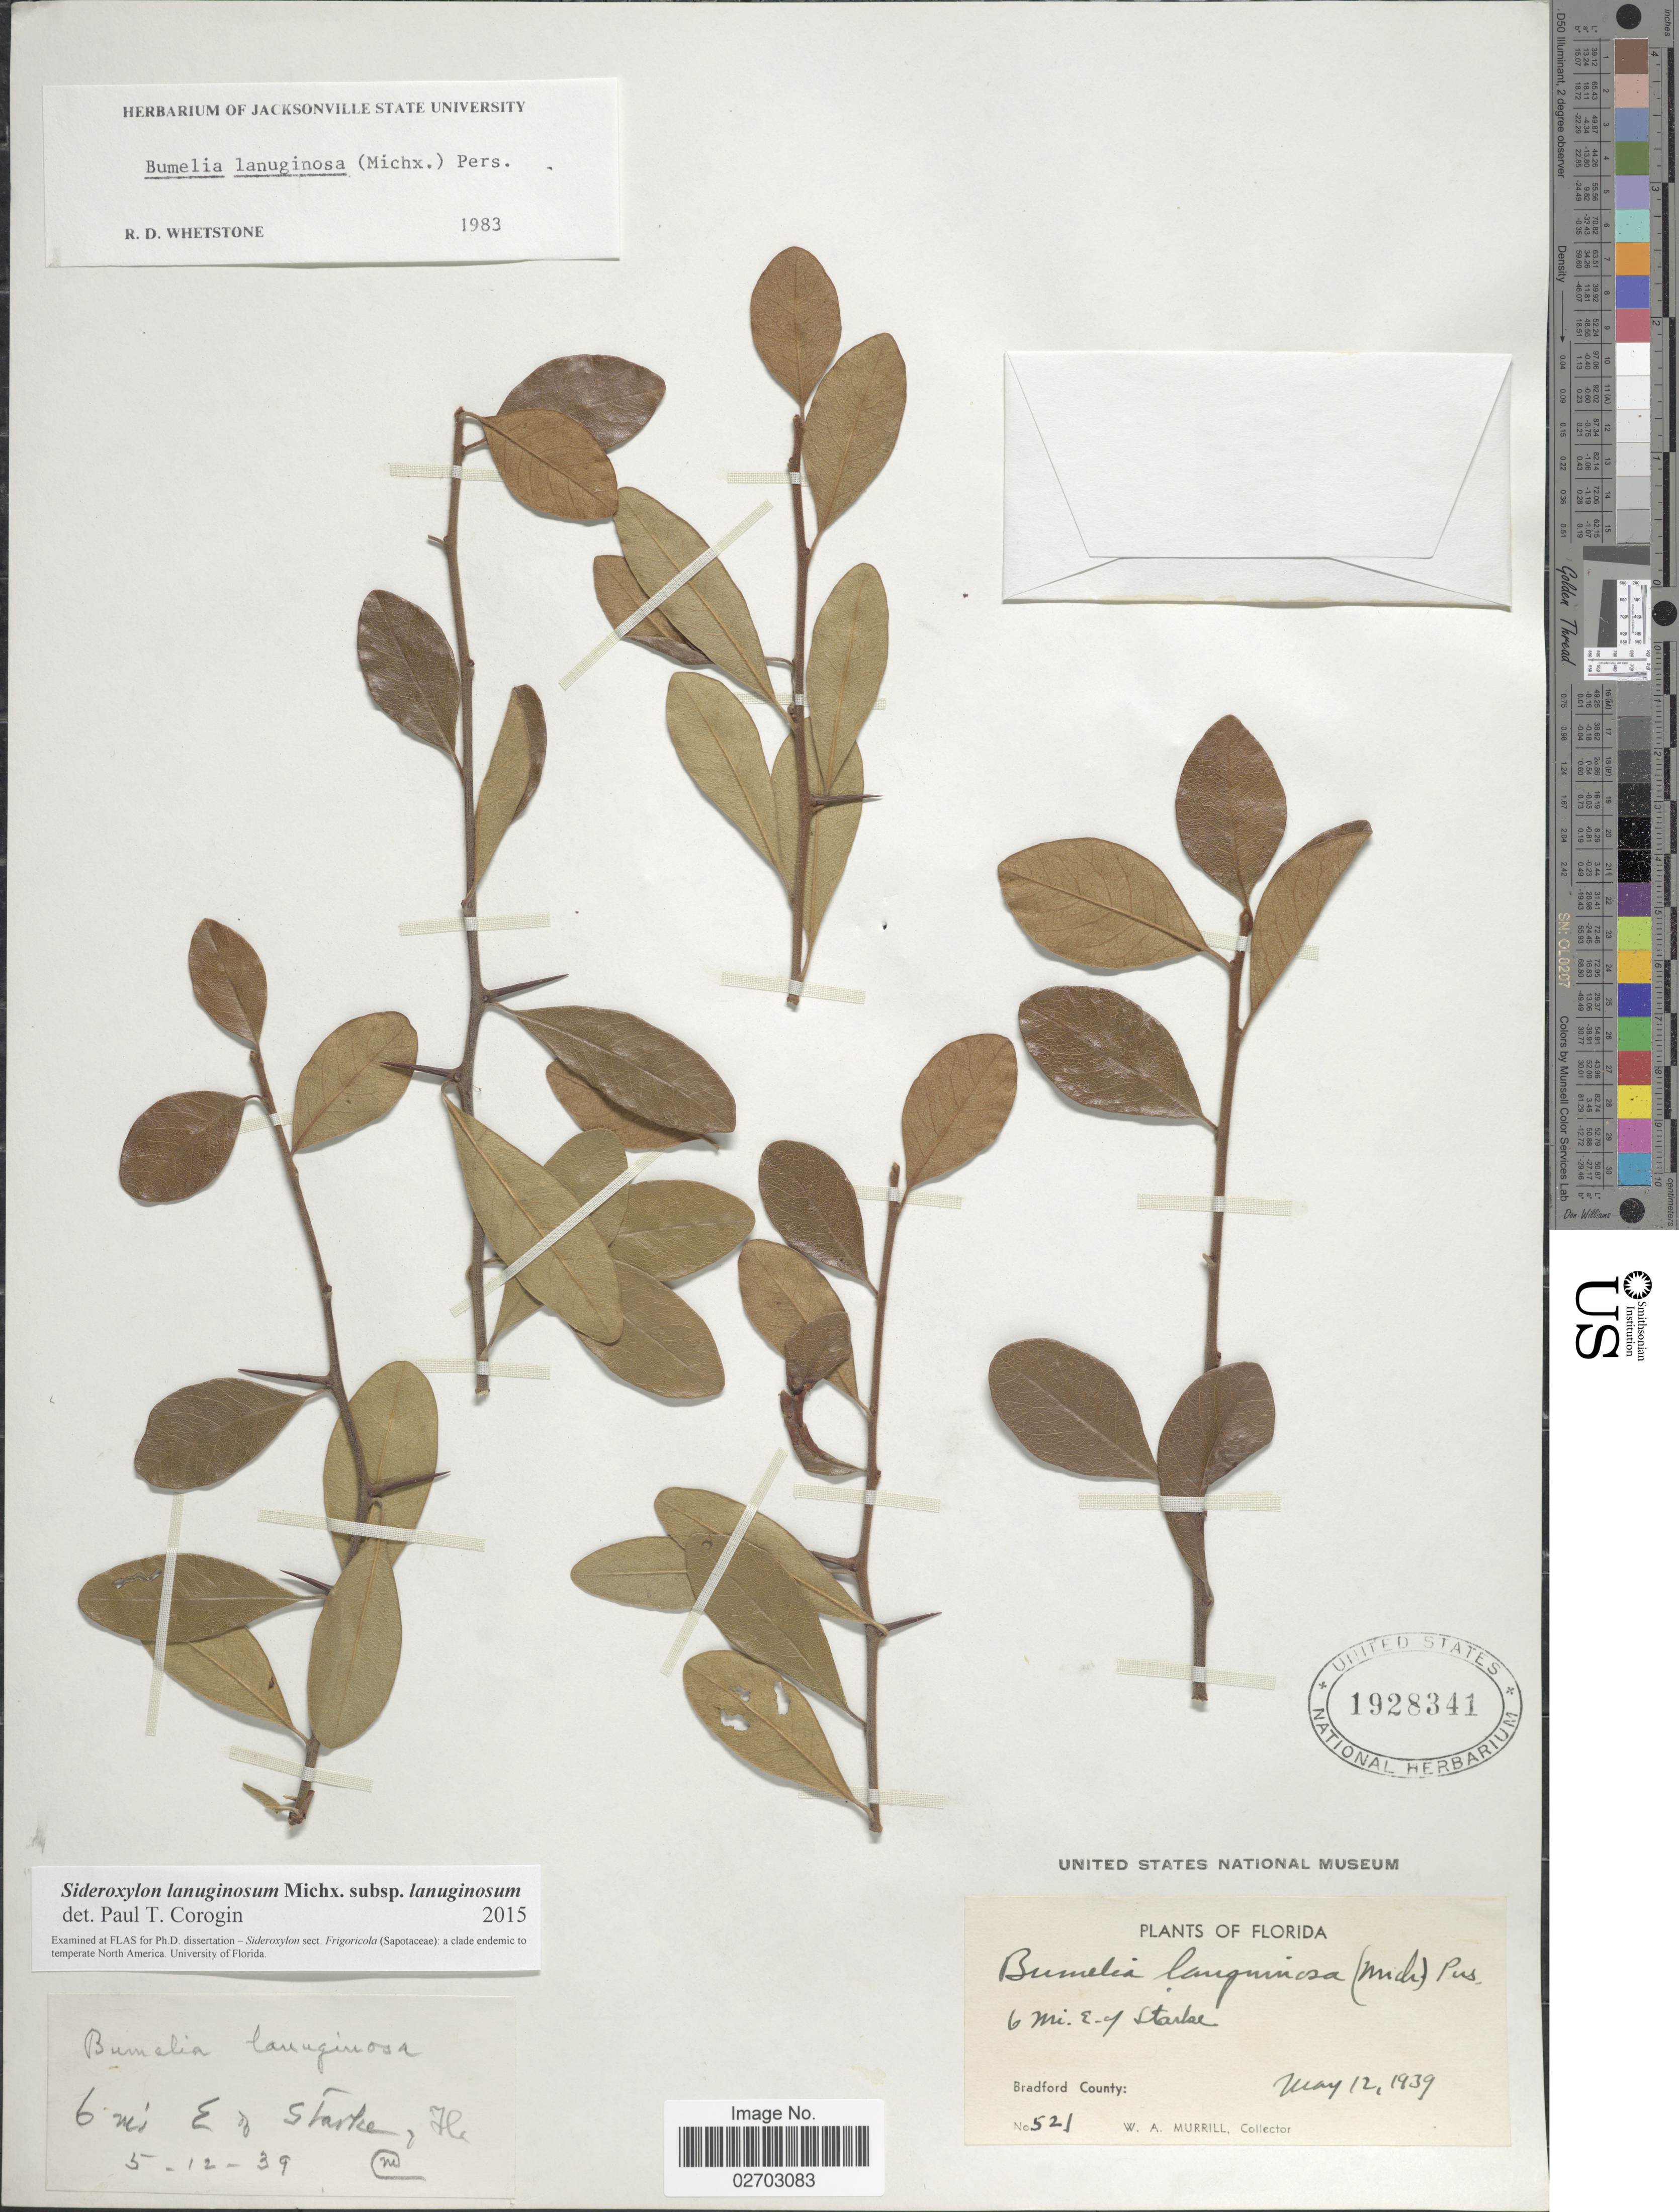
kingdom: Plantae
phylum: Tracheophyta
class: Magnoliopsida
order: Ericales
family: Sapotaceae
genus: Sideroxylon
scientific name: Sideroxylon lanuginosum subsp. lanuginosum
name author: Michx.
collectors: W. A. Murrill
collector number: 521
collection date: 1939-05-12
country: United States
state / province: Florida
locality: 6 mi. E. of Starke, Bradford County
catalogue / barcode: US 1928341